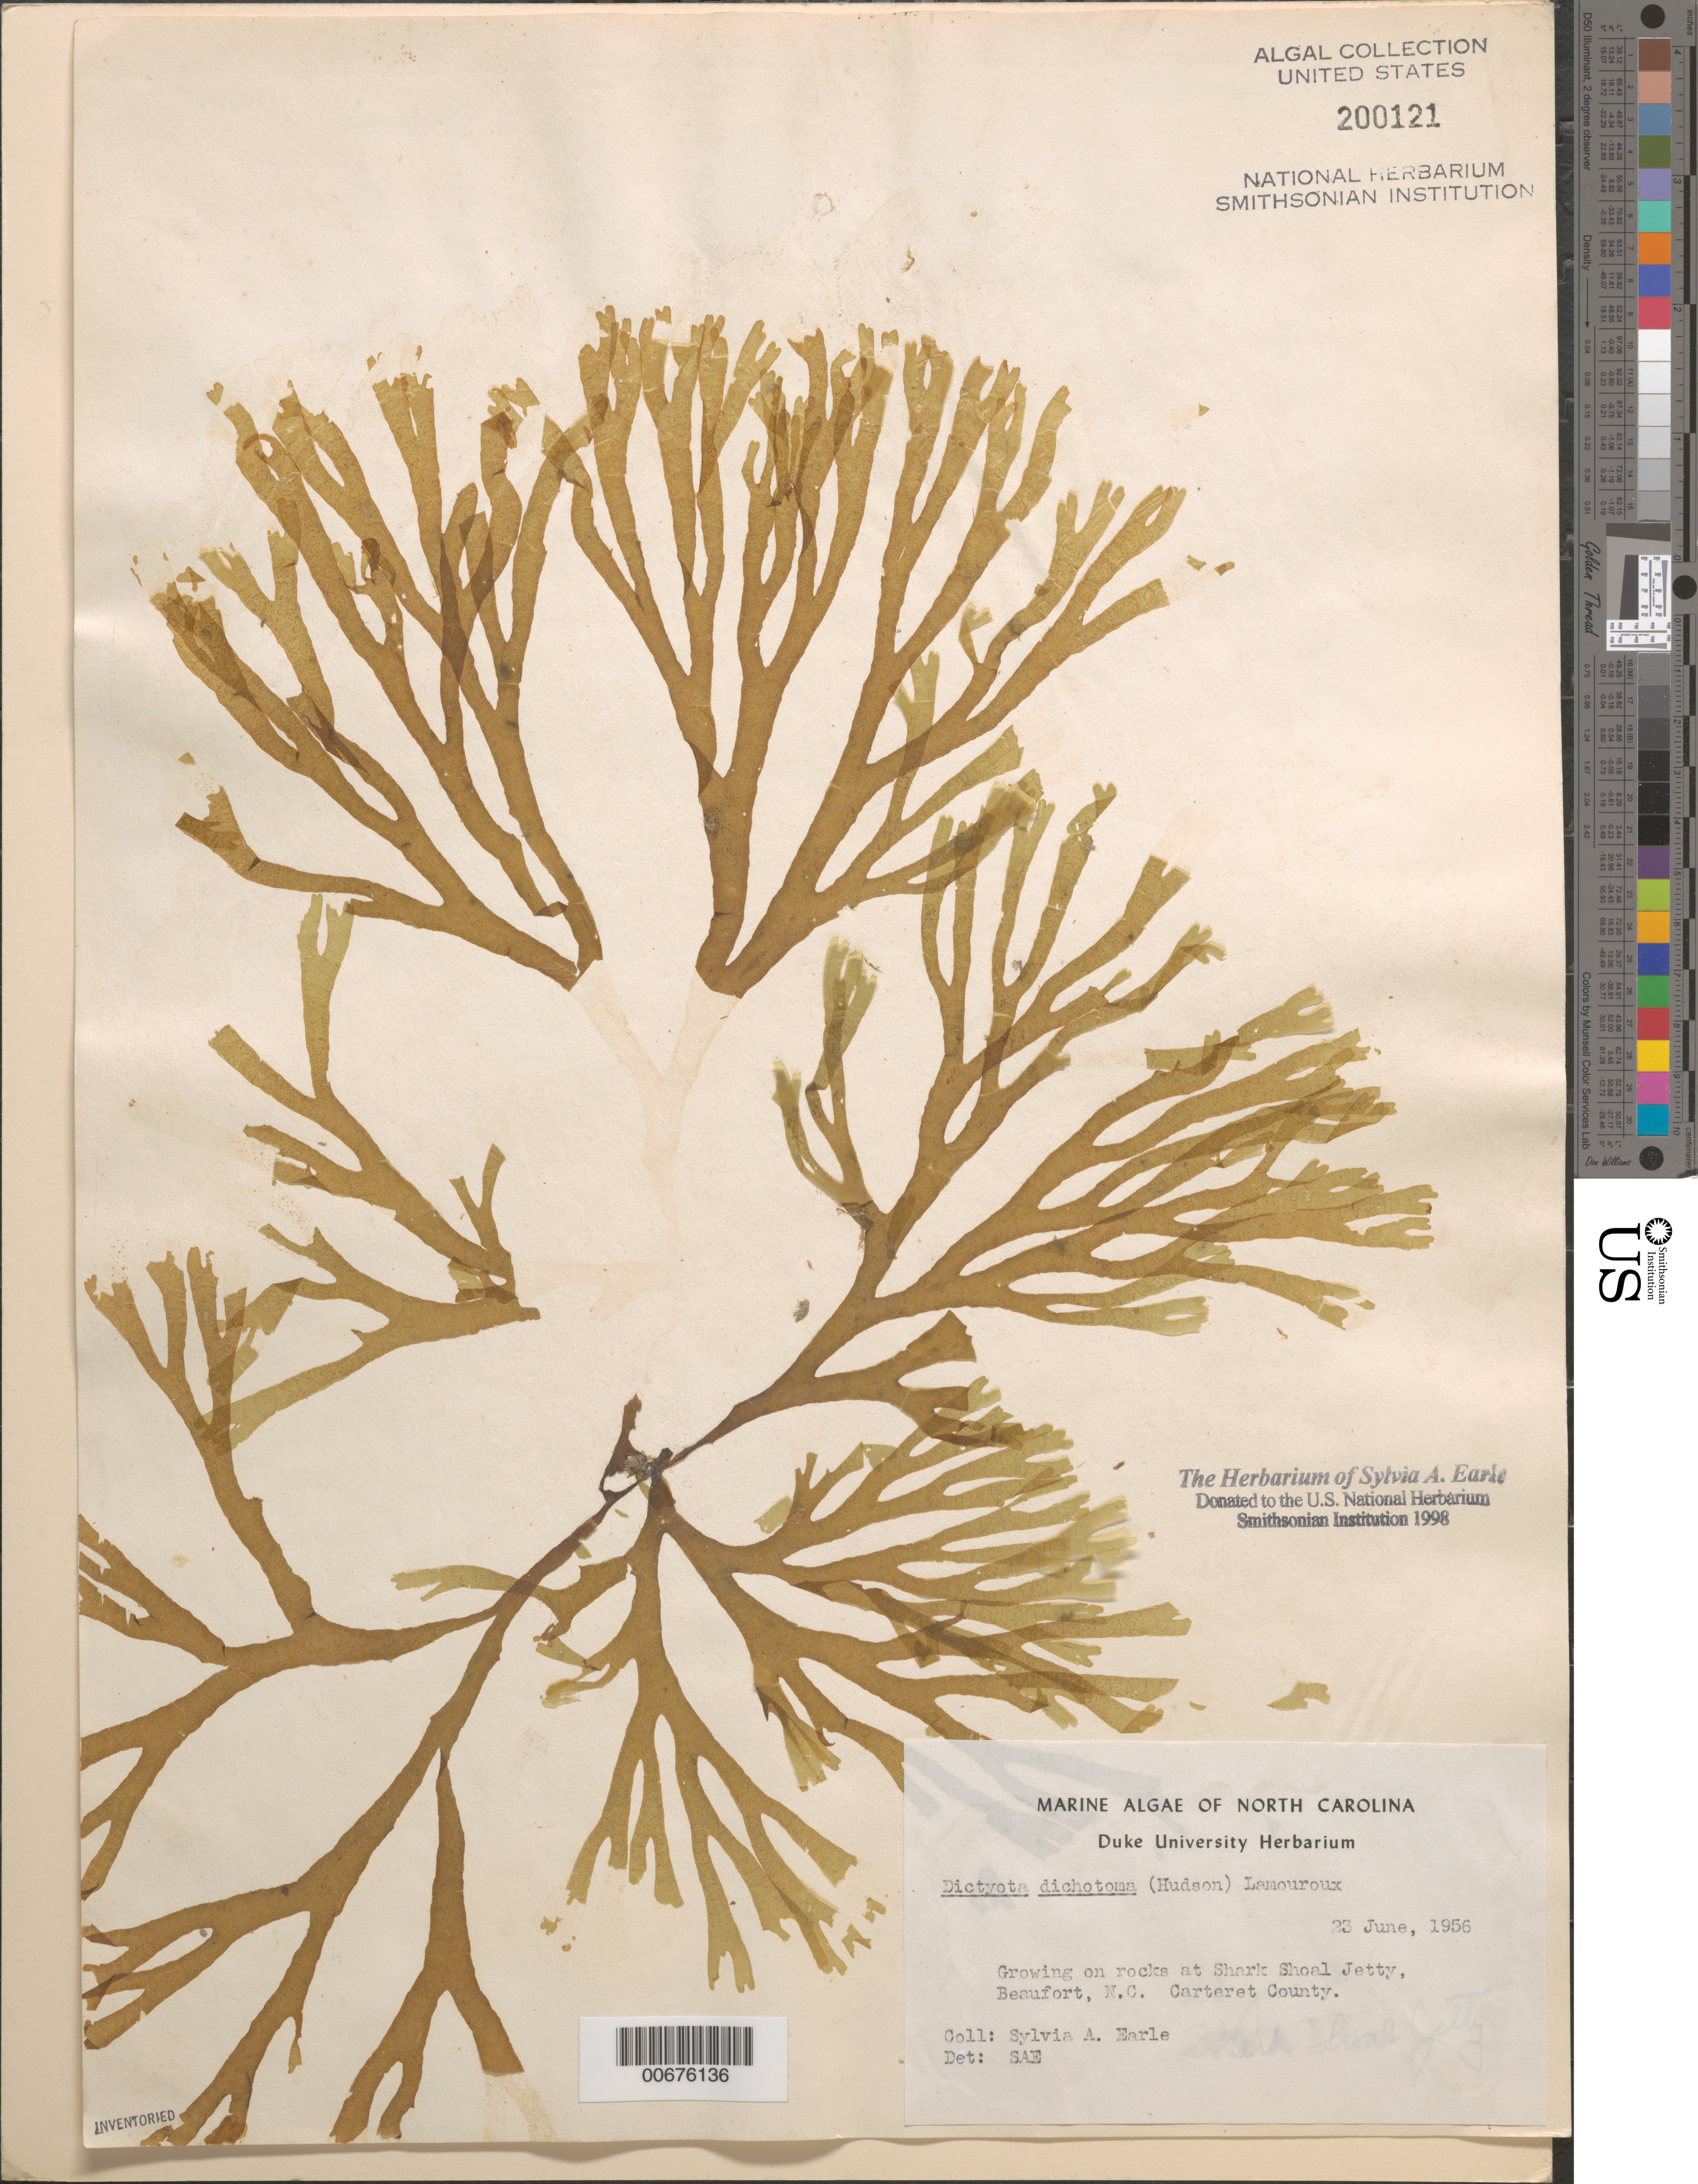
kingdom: Chromista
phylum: Ochrophyta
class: Phaeophyceae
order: Dictyotales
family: Dictyotaceae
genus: Dictyota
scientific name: Dictyota dichotoma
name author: (Huds.) J.V.Lamouroux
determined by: Earle, S. A.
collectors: S. A. Earle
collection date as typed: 23 Jun 1956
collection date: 1956-06-23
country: United States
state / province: North Carolina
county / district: Carteret County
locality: Shark Shoal jetty, Beaufort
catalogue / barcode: US 200121